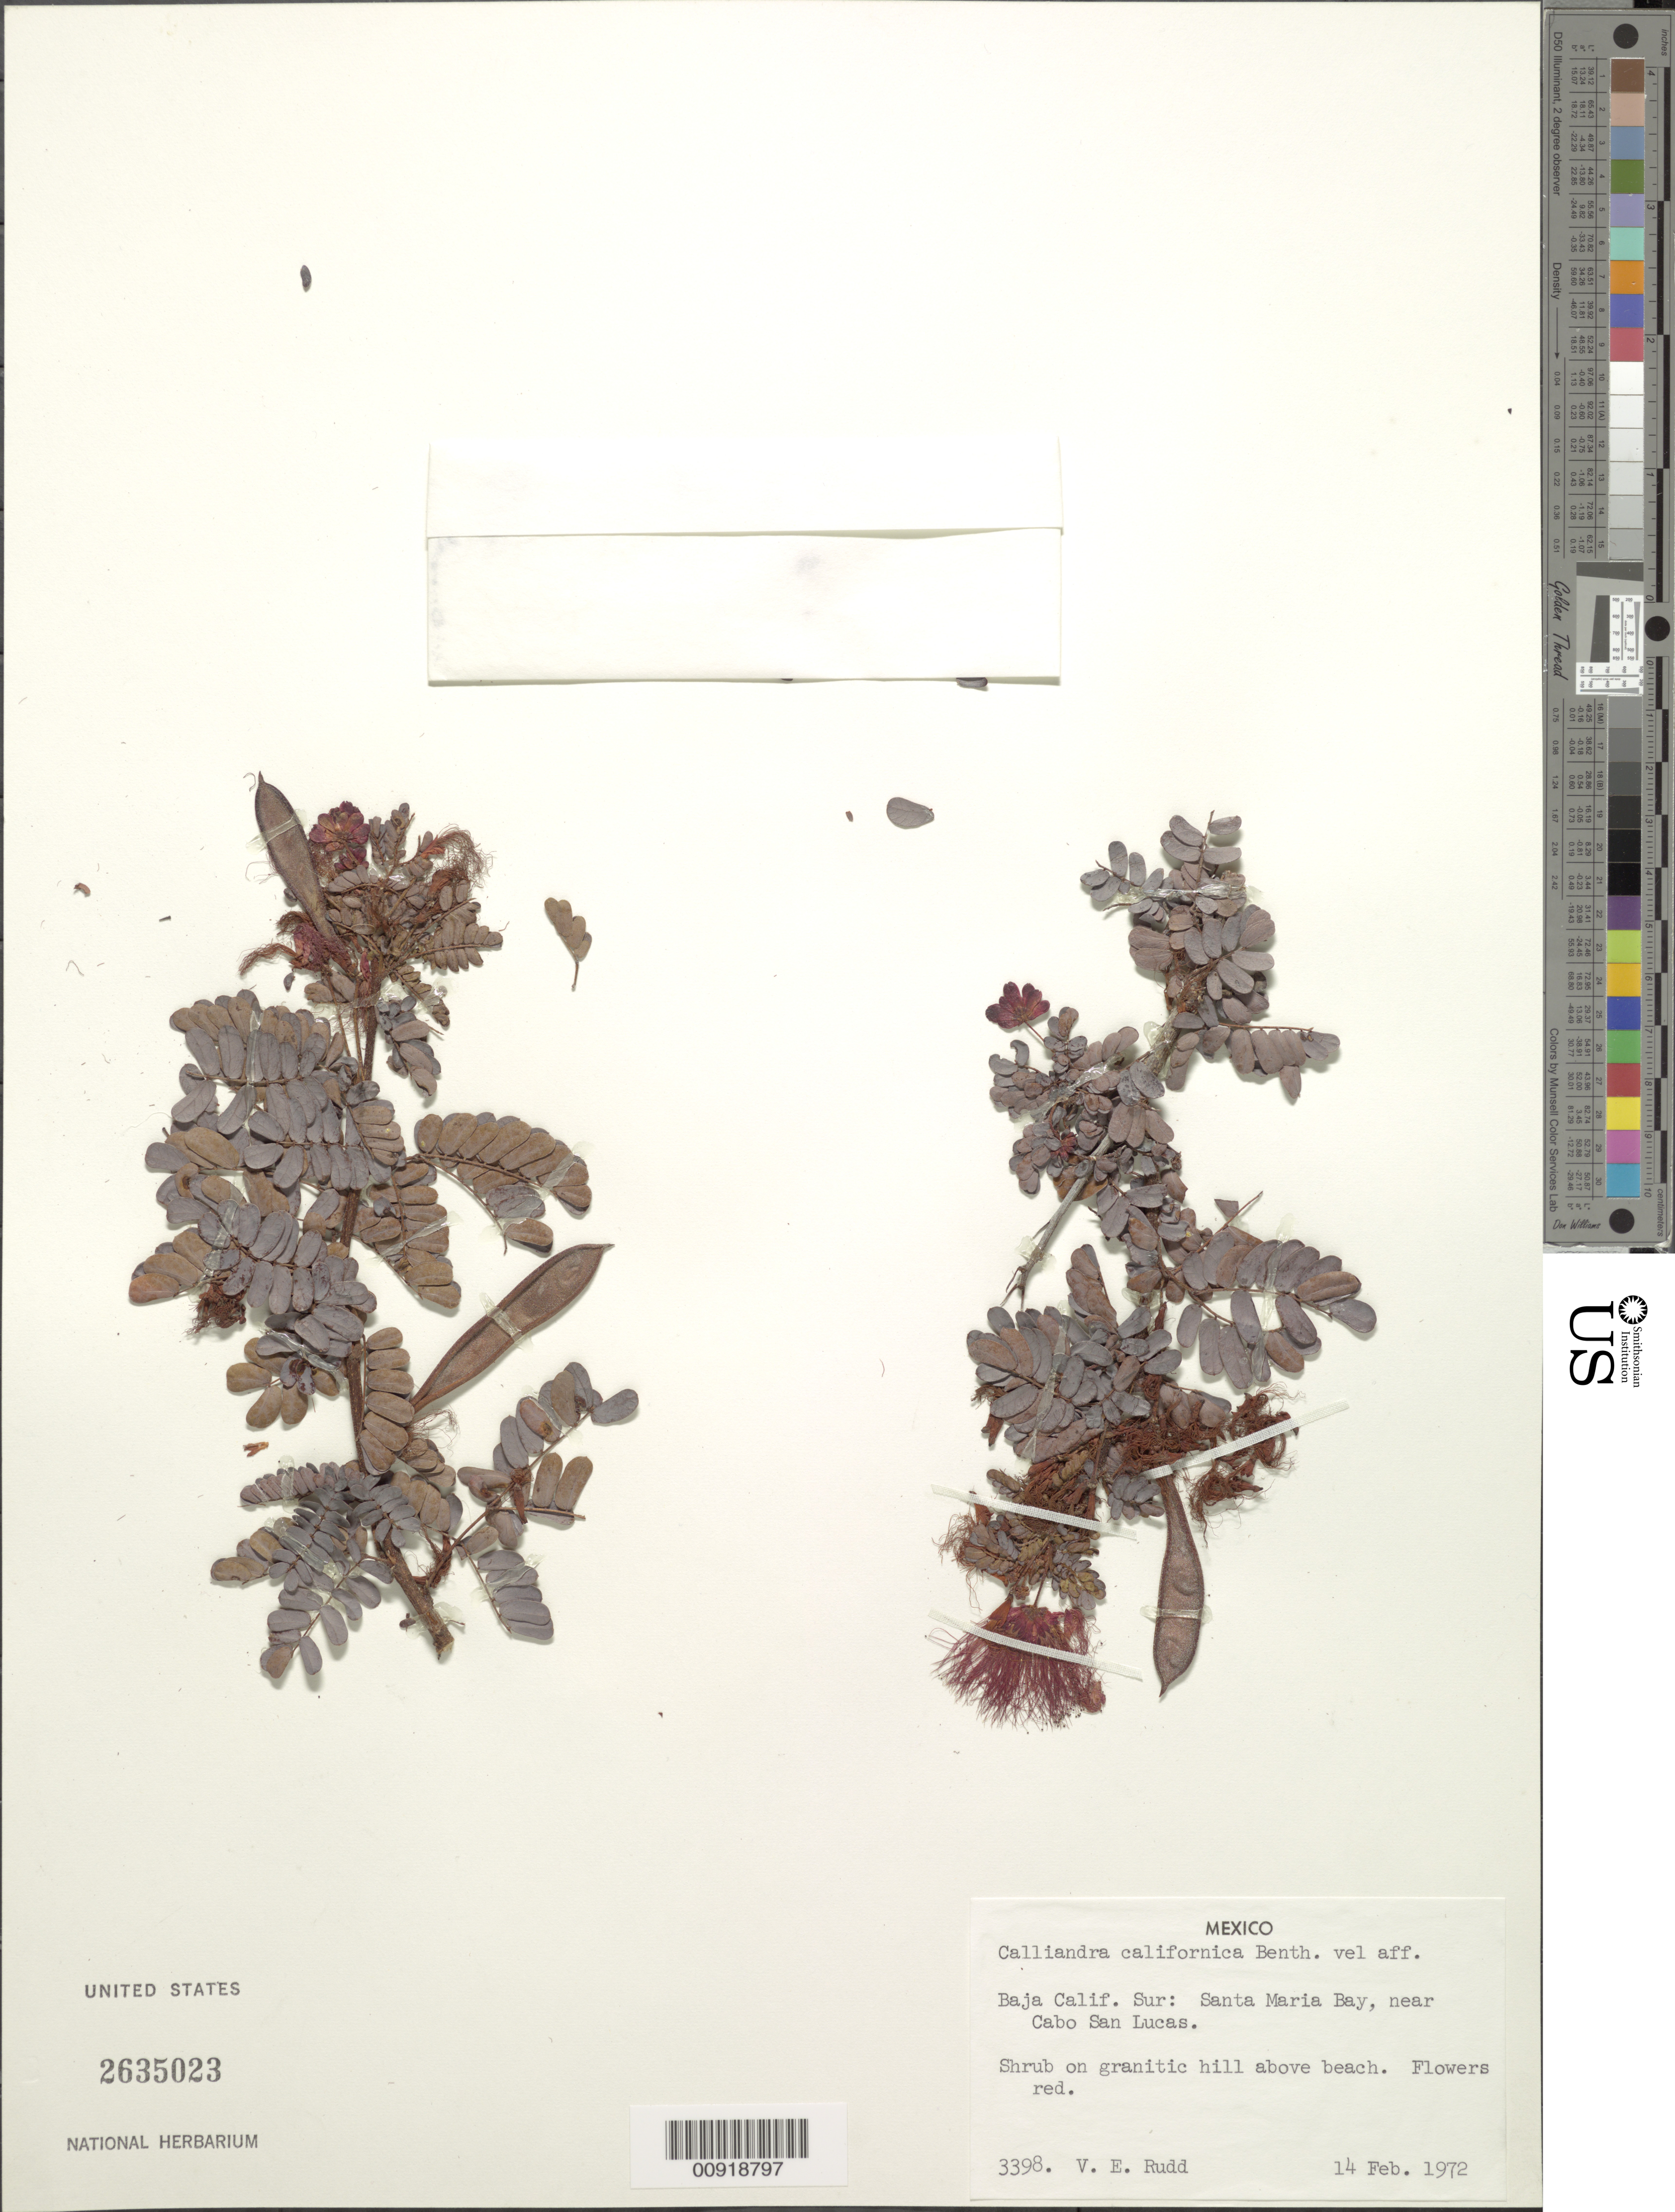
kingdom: Plantae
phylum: Tracheophyta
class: Magnoliopsida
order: Fabales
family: Fabaceae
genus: Calliandra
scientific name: Calliandra californica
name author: Benth.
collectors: V. E. Rudd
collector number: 3398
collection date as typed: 14 Feb 1972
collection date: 1972-02-14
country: Mexico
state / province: Baja California Sur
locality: Baja California Sur: Santa Maria Bay, near Cabo San Lucas.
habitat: On granitic hill above beach.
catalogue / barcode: US 2635023